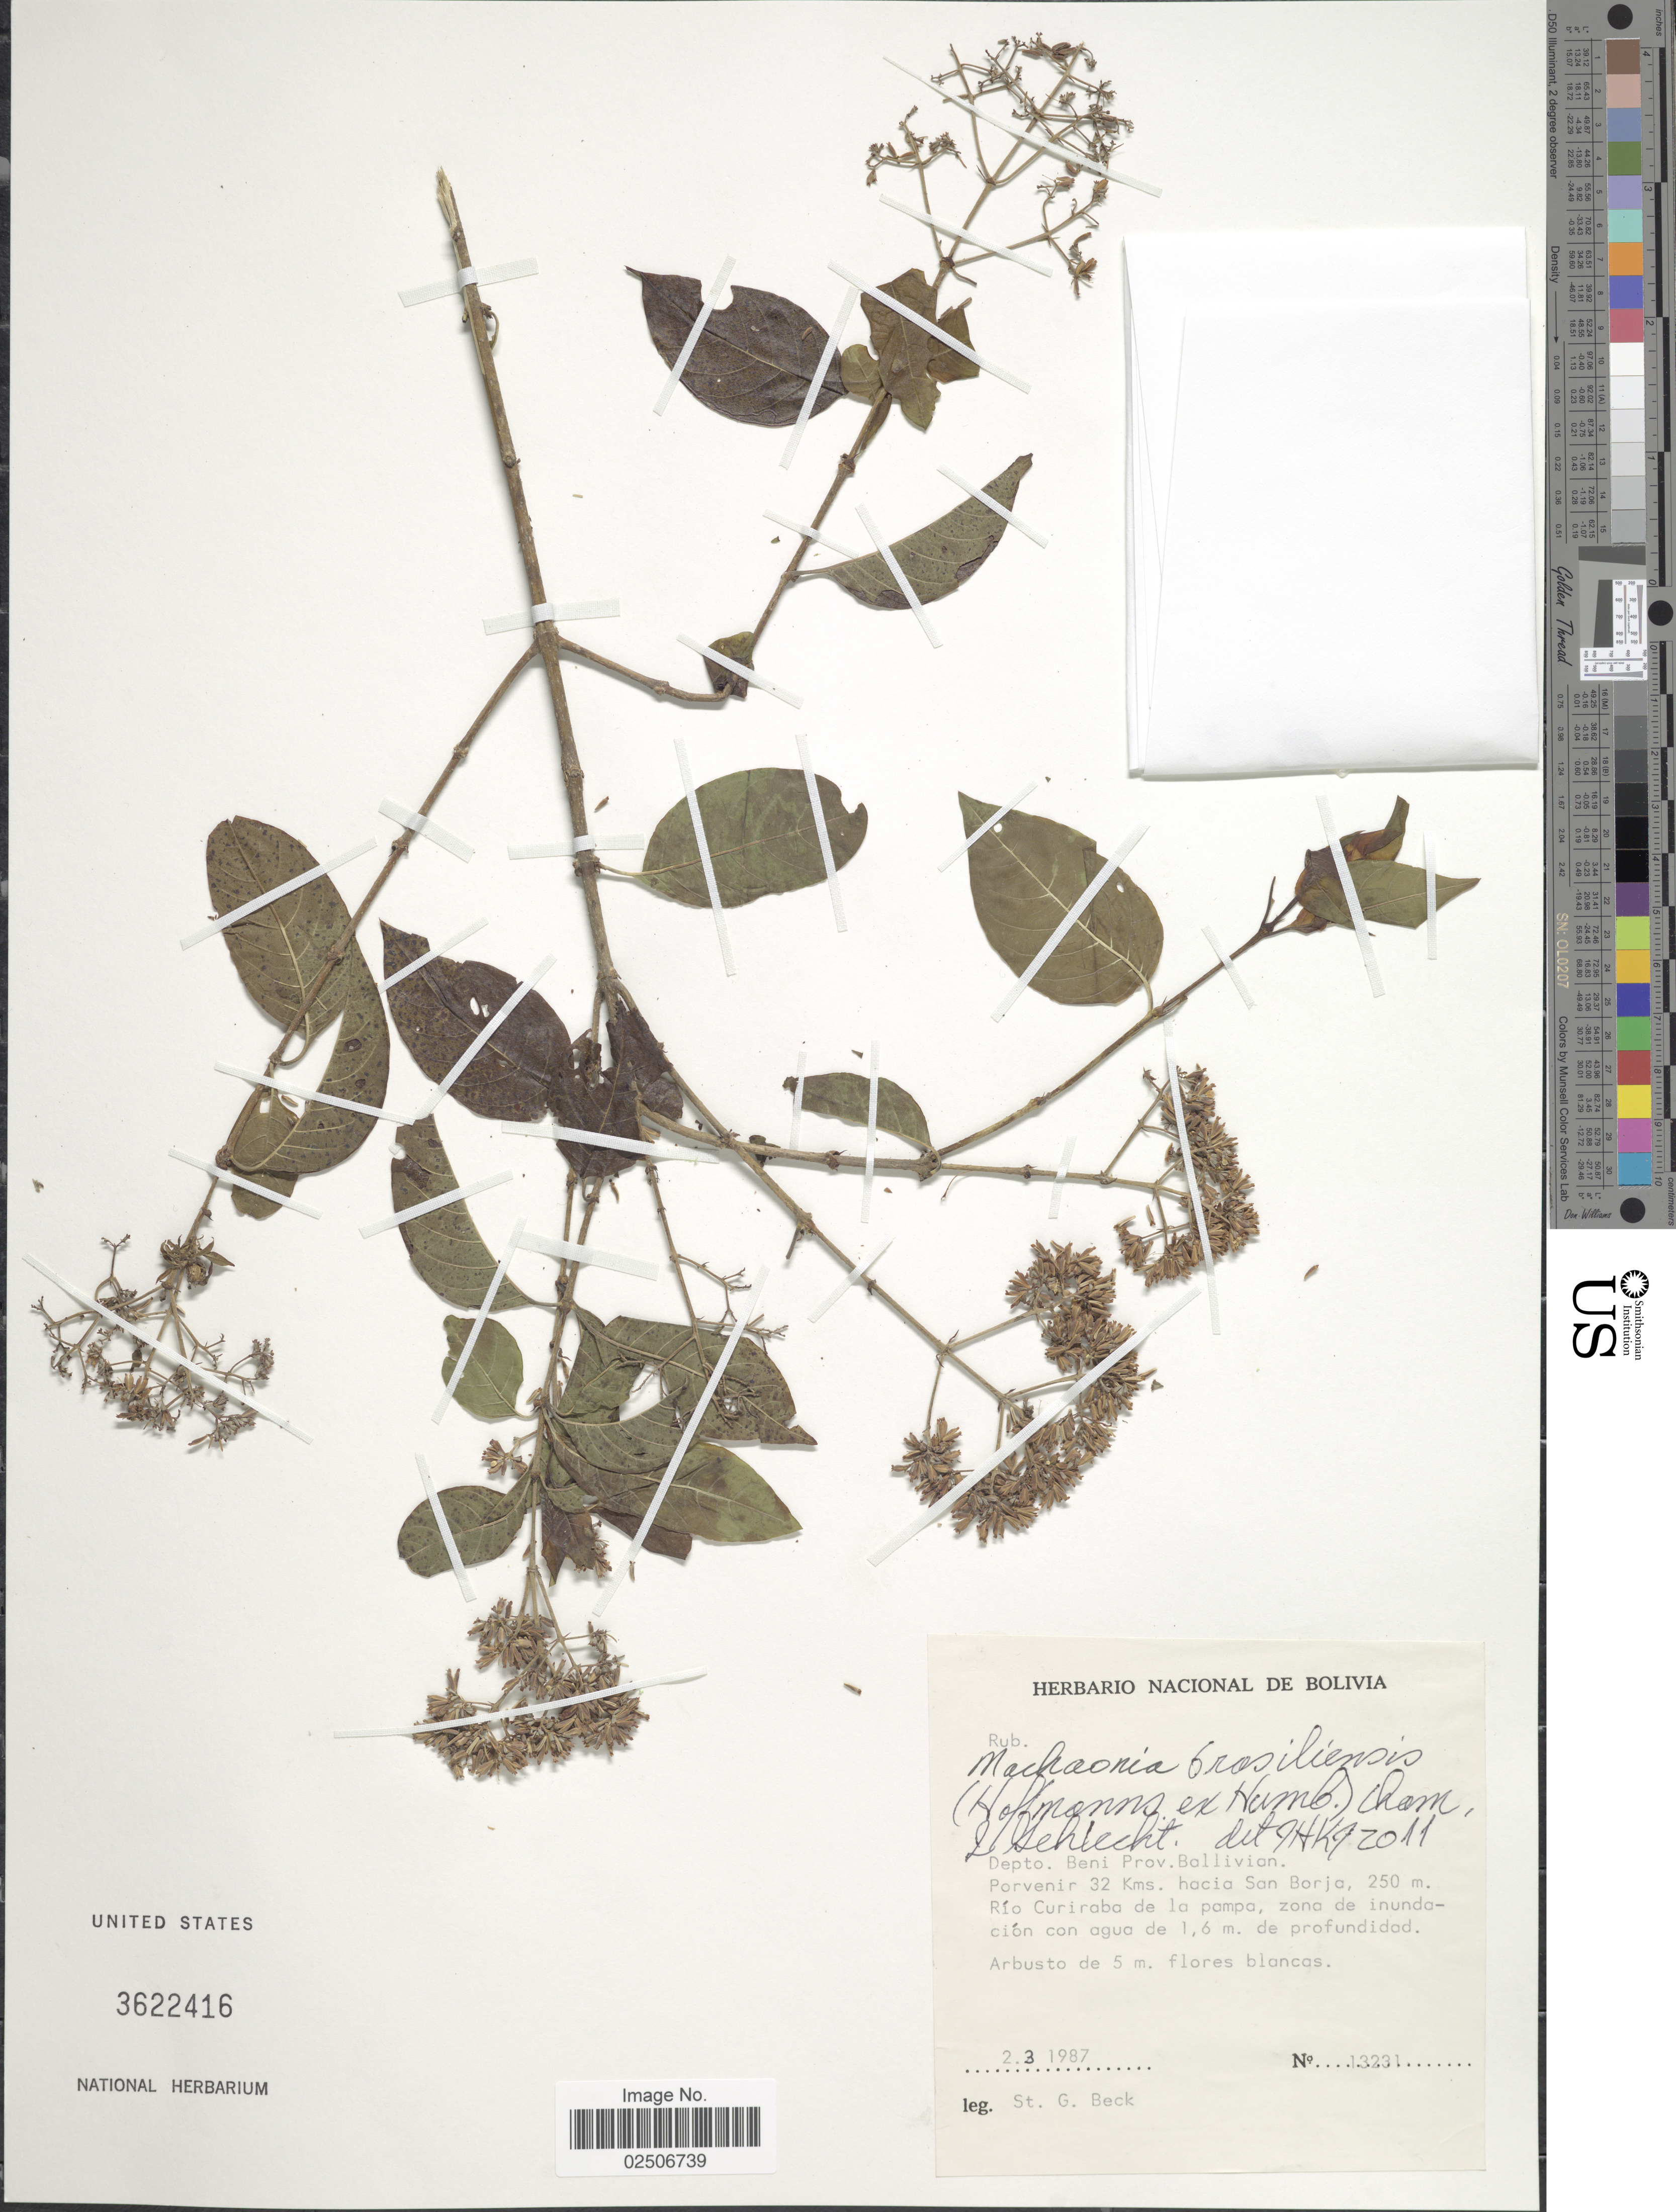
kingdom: Plantae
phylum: Tracheophyta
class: Magnoliopsida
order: Gentianales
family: Rubiaceae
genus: Machaonia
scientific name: Machaonia brasiliensis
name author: (Hoffmanns. ex Humb.) Cham. & Schltdl.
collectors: S. G. Beck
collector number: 13231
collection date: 1987-03-02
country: Bolivia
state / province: Beni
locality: Prov. Bollivian, Porvenir 32 kms. hacia San Borja, Rio Curiraba de la pampa, zona de inundacion con agua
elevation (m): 250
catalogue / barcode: US 3622416